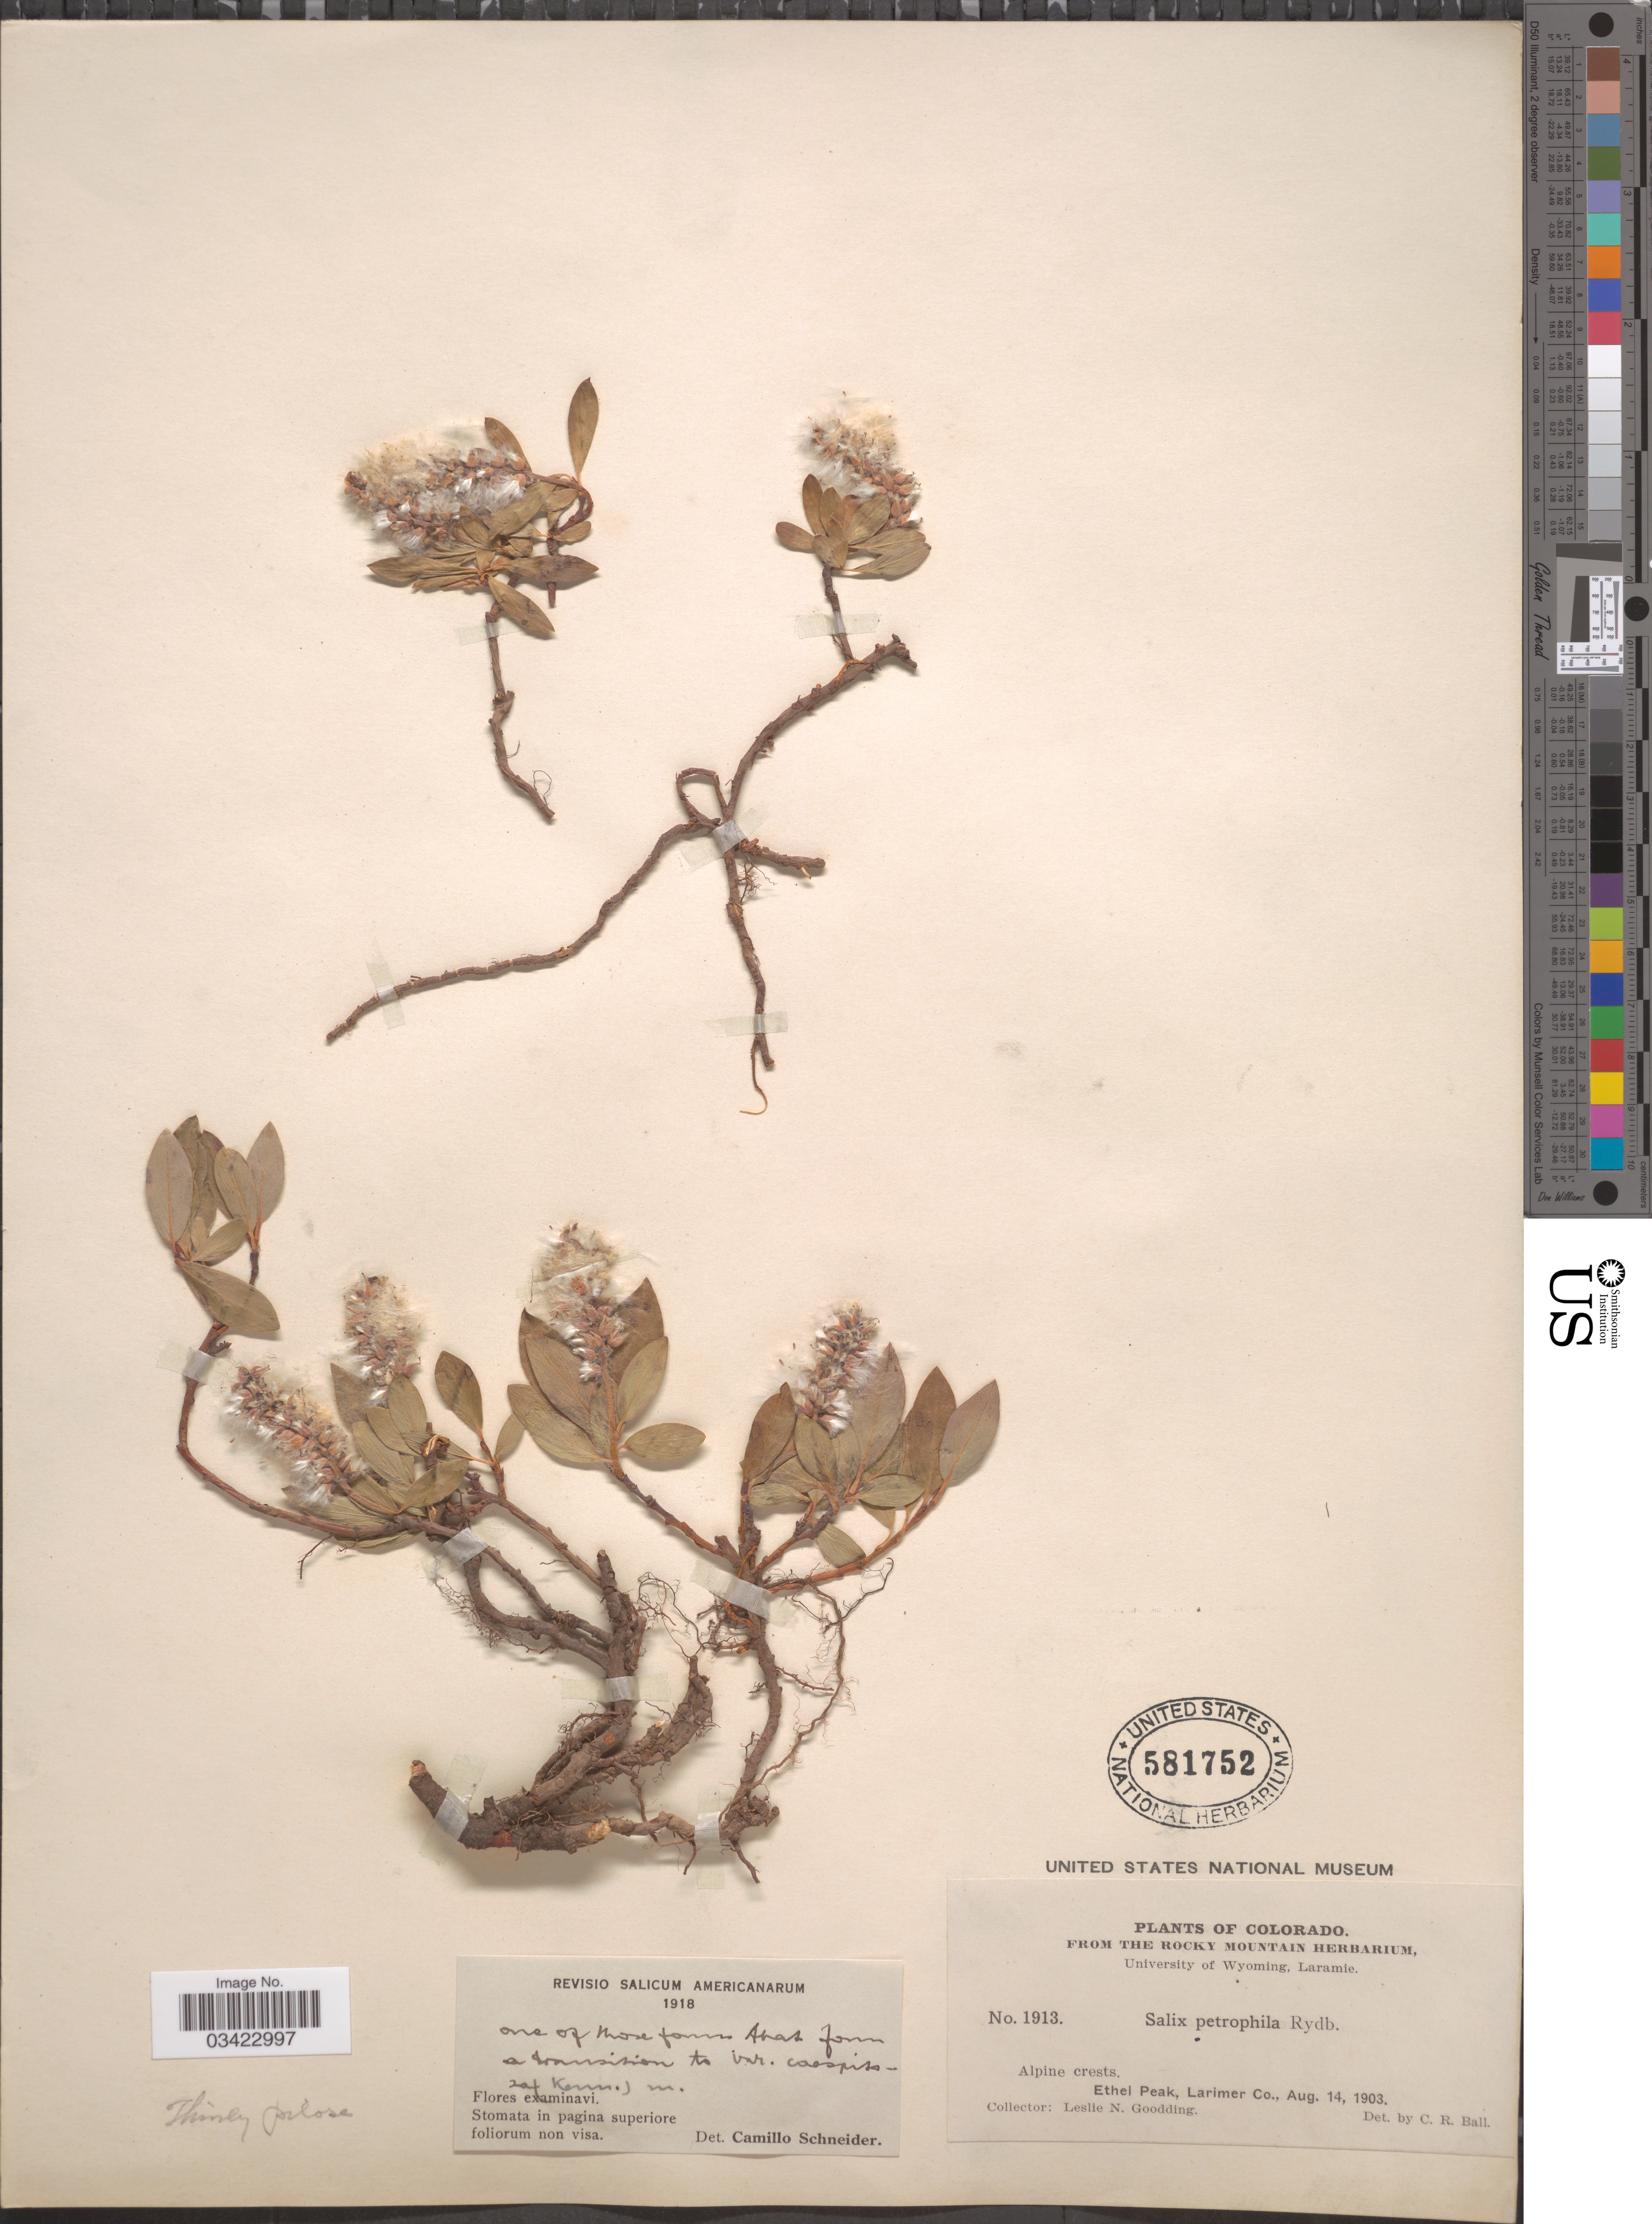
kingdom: Plantae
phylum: Tracheophyta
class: Magnoliopsida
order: Malpighiales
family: Salicaceae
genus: Salix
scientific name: Salix anglorum var. antiplasta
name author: C.K. Schneid.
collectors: L. N. Goodding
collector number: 1913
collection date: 1903-08-14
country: United States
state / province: Colorado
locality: Ethel Peak, Larimer Co.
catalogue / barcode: US 581752